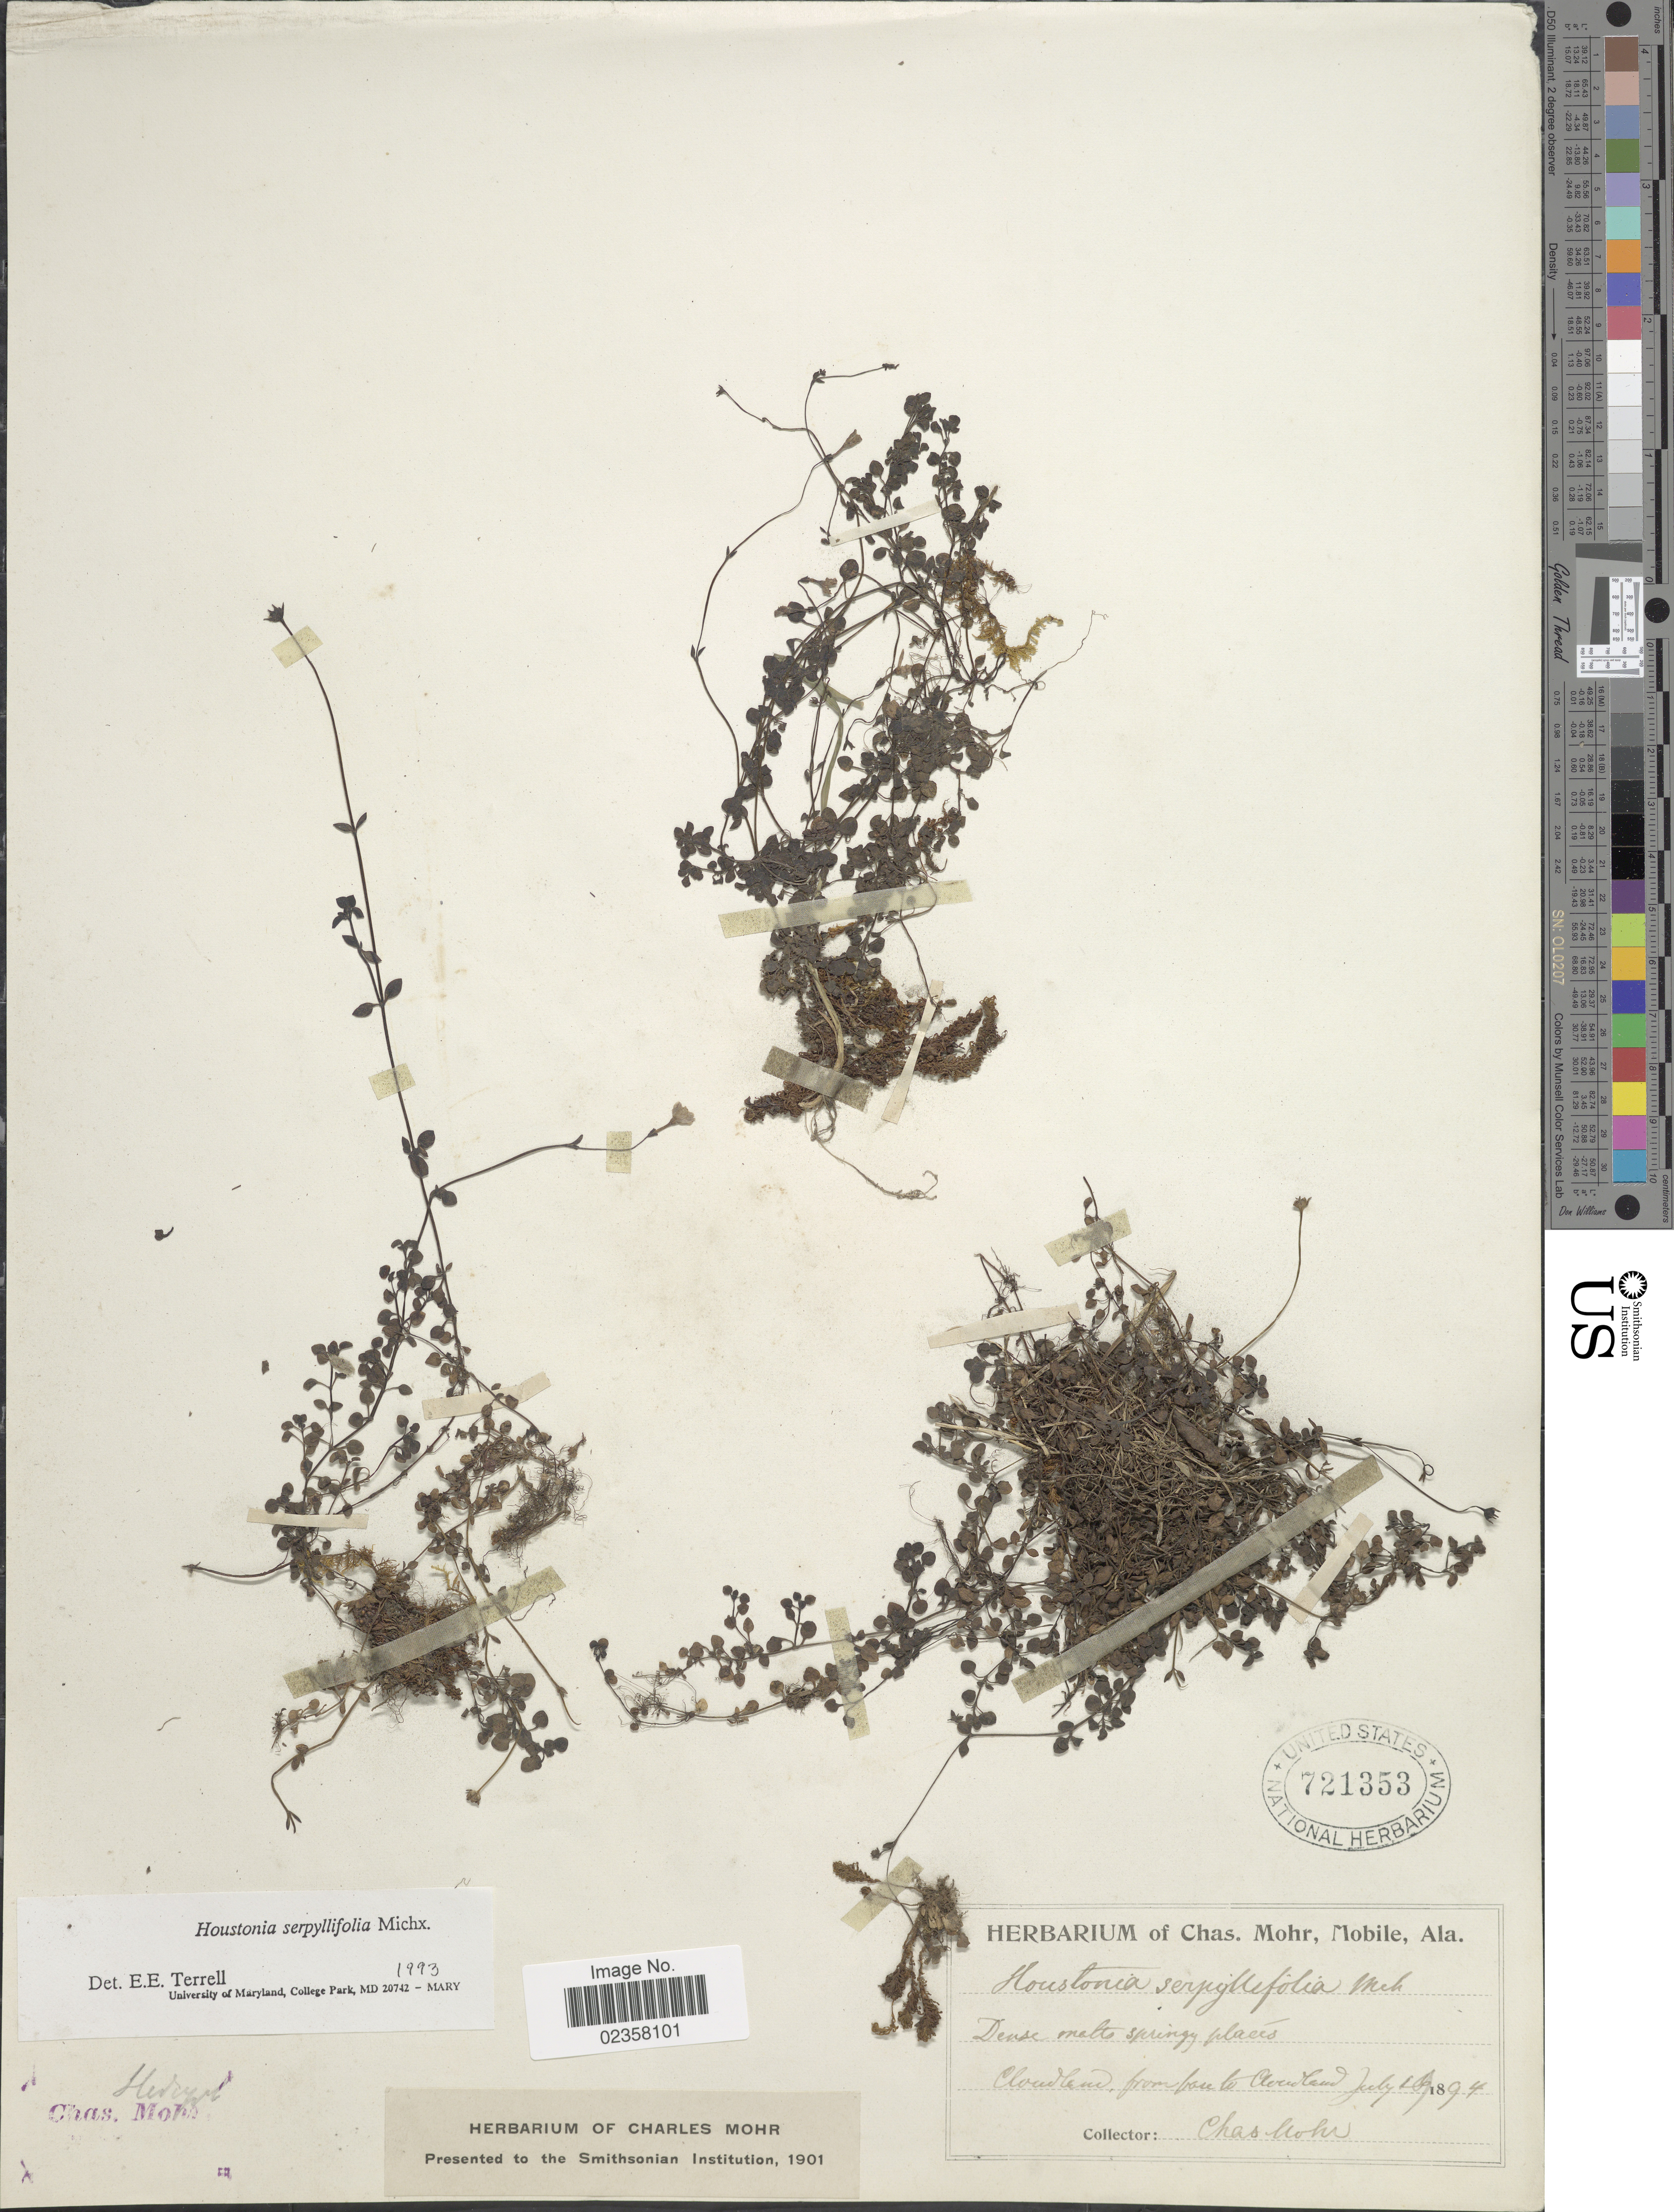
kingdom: Plantae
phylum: Tracheophyta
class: Magnoliopsida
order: Gentianales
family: Rubiaceae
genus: Houstonia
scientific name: Houstonia serpyllifolia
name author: Michx.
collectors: C. T. Mohr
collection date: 1894-07-19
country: United States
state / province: Alabama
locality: Cloudland, from base to Cloudland.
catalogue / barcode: US 721353